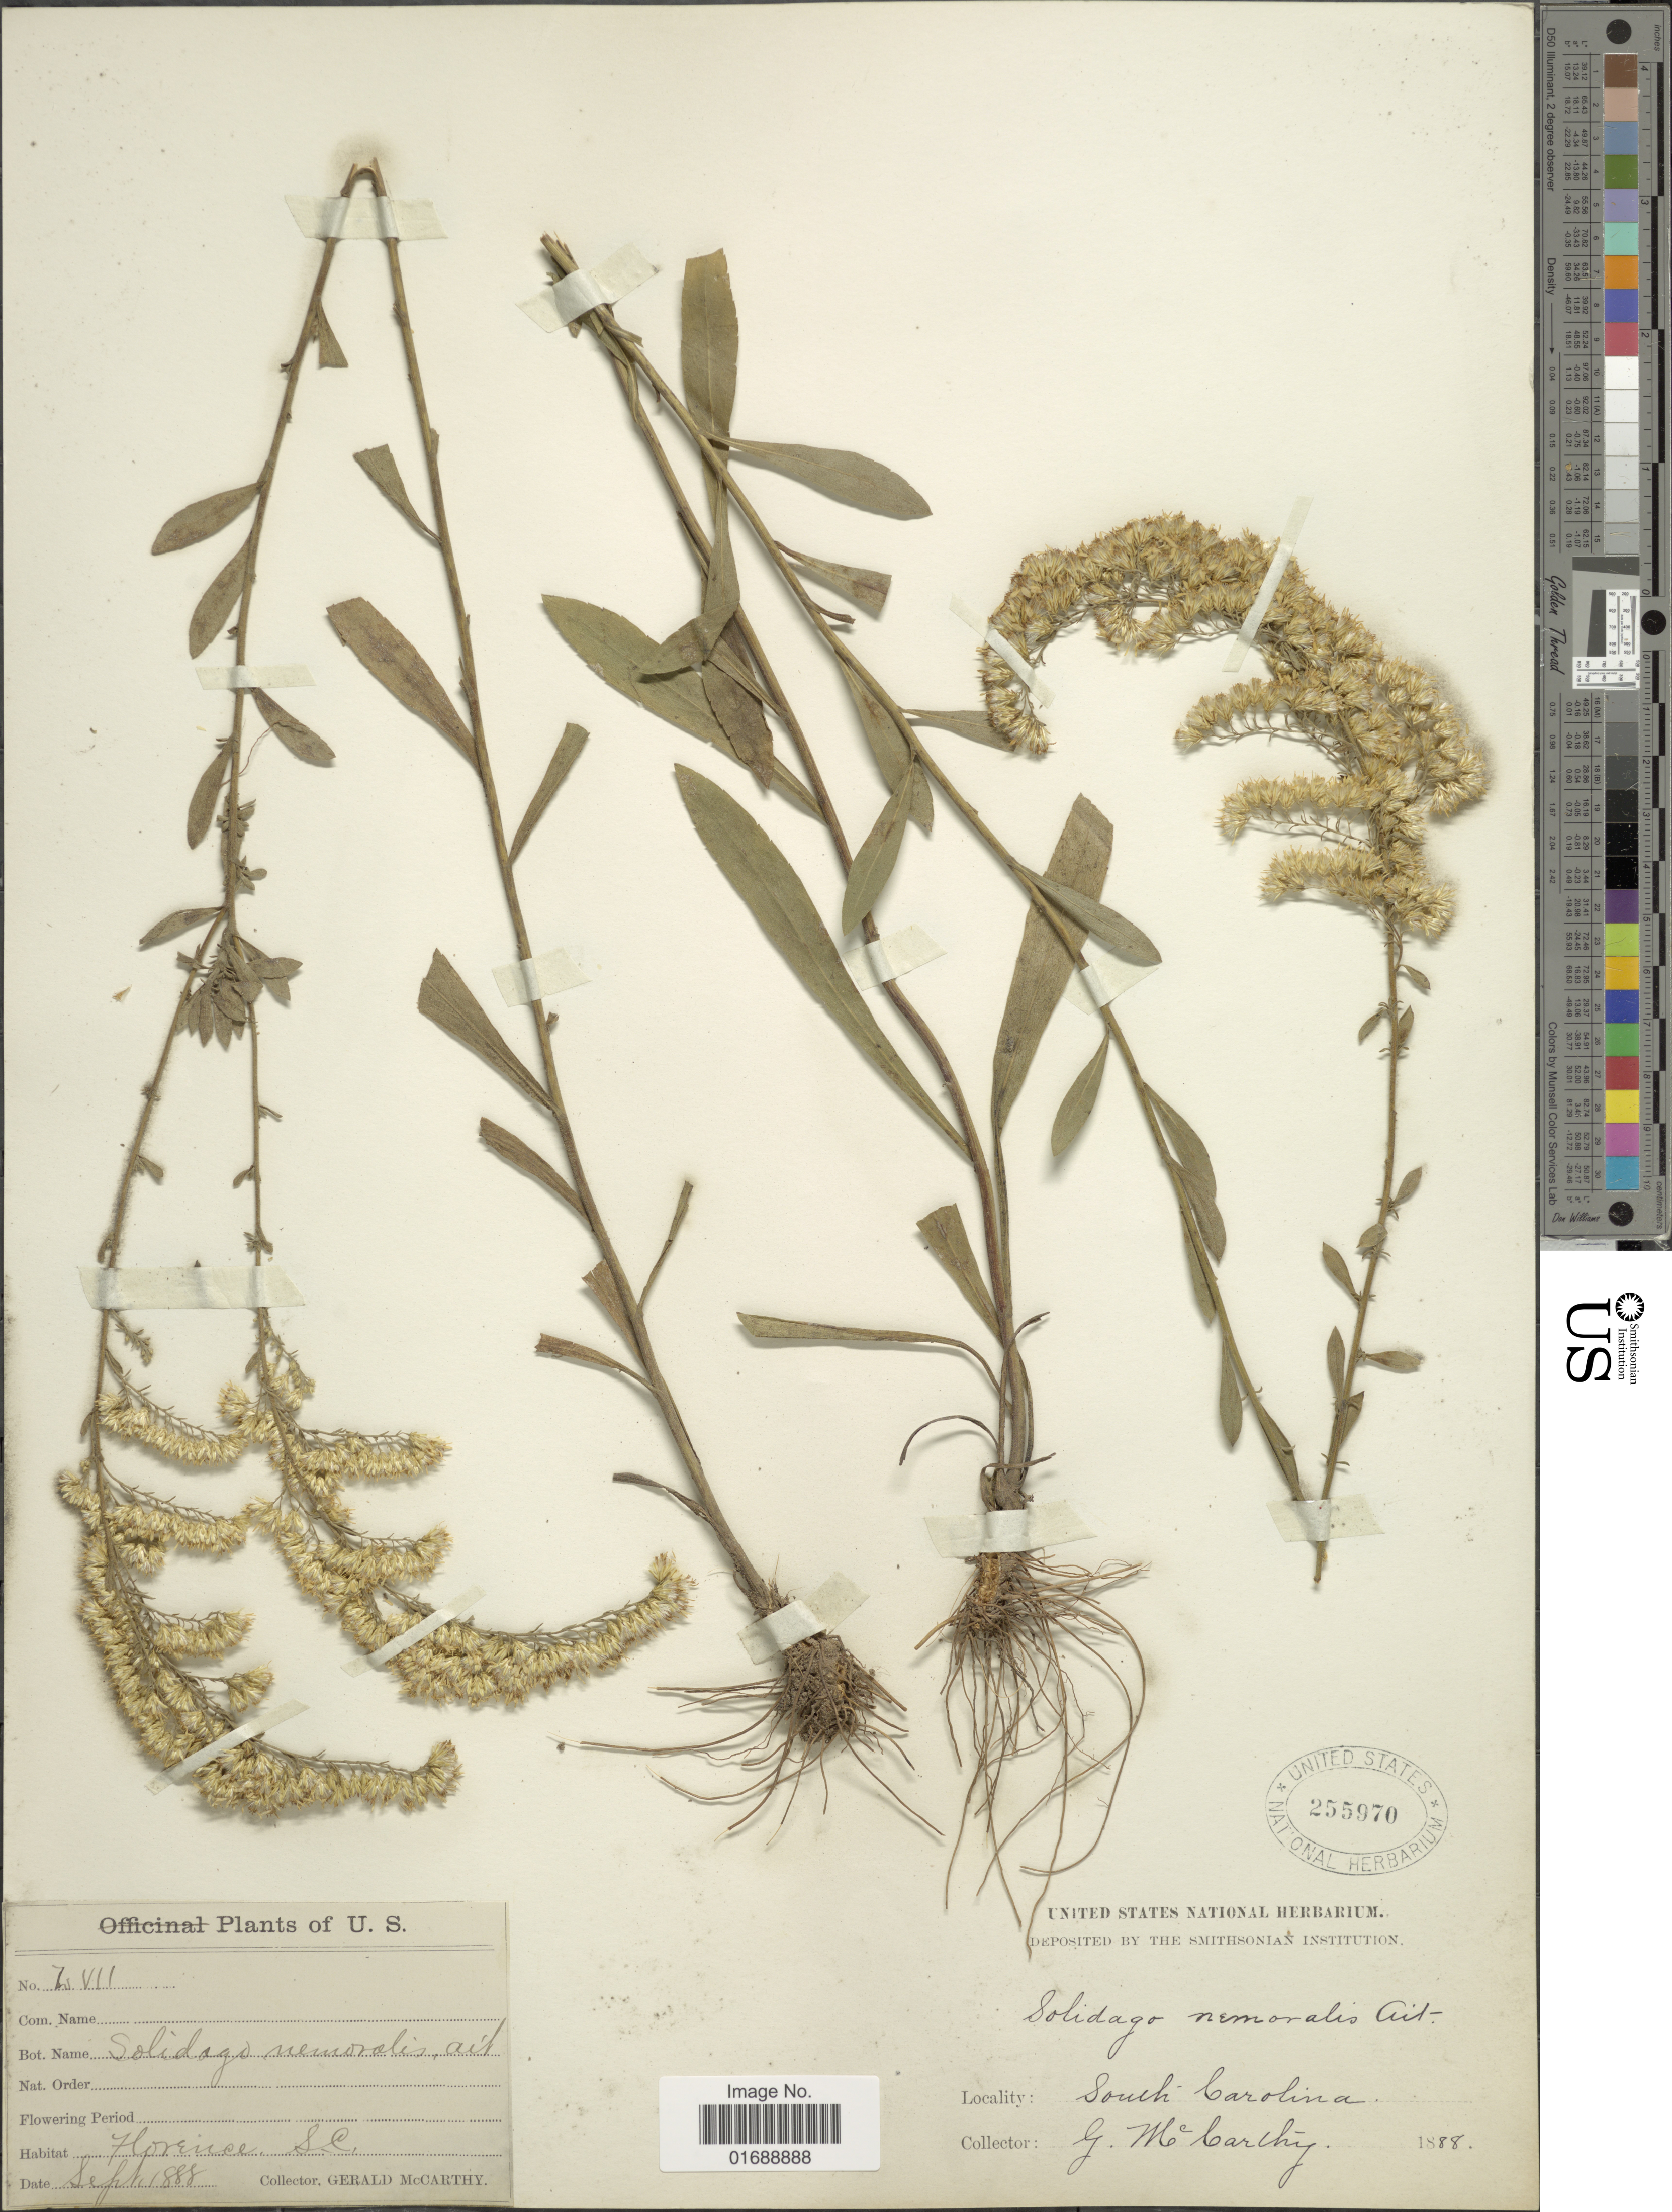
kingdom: Plantae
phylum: Tracheophyta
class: Magnoliopsida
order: Asterales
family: Asteraceae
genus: Solidago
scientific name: Solidago nemoralis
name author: Aiton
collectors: G. McCarthy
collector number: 73VII*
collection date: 1888-09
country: United States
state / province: South Carolina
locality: Floreince, S.C.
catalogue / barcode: US 255970